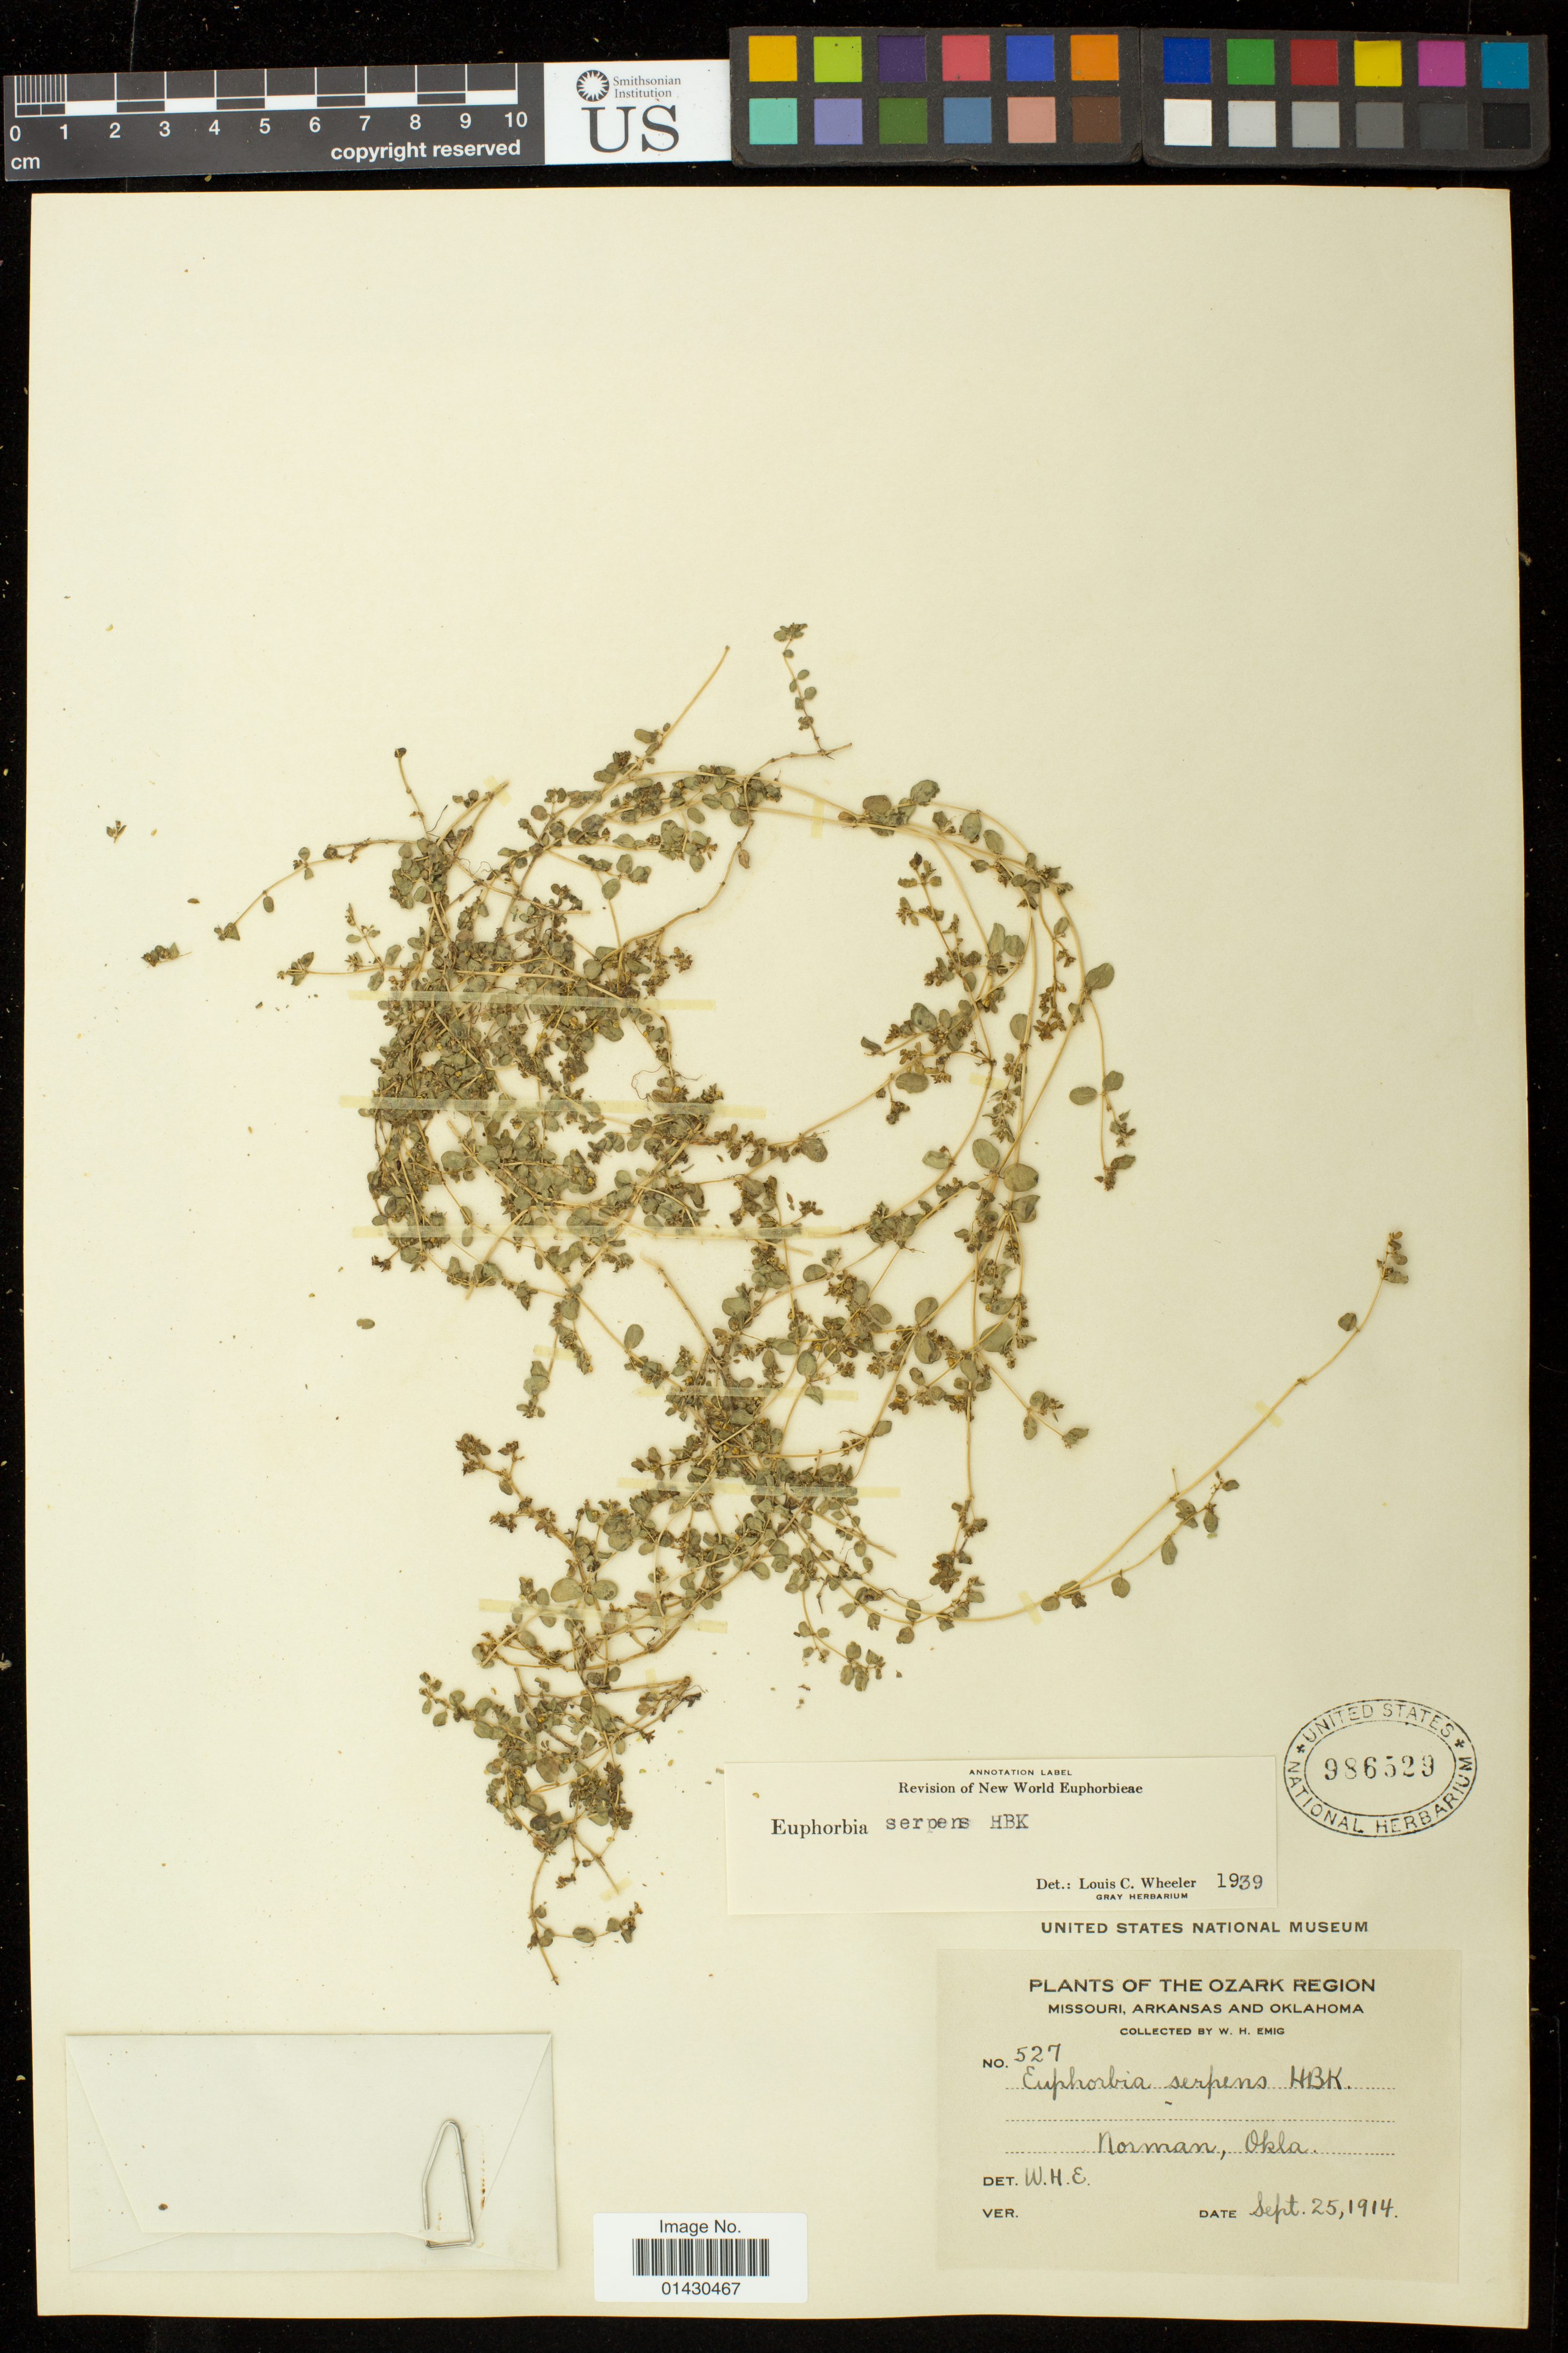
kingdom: Plantae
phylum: Tracheophyta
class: Magnoliopsida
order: Malpighiales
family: Euphorbiaceae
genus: Euphorbia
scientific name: Euphorbia serpens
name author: Kunth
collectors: W. H. Emig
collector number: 527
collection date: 1914-09-25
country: United States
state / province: Oklahoma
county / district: Cleveland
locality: Norman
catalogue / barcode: US 986529